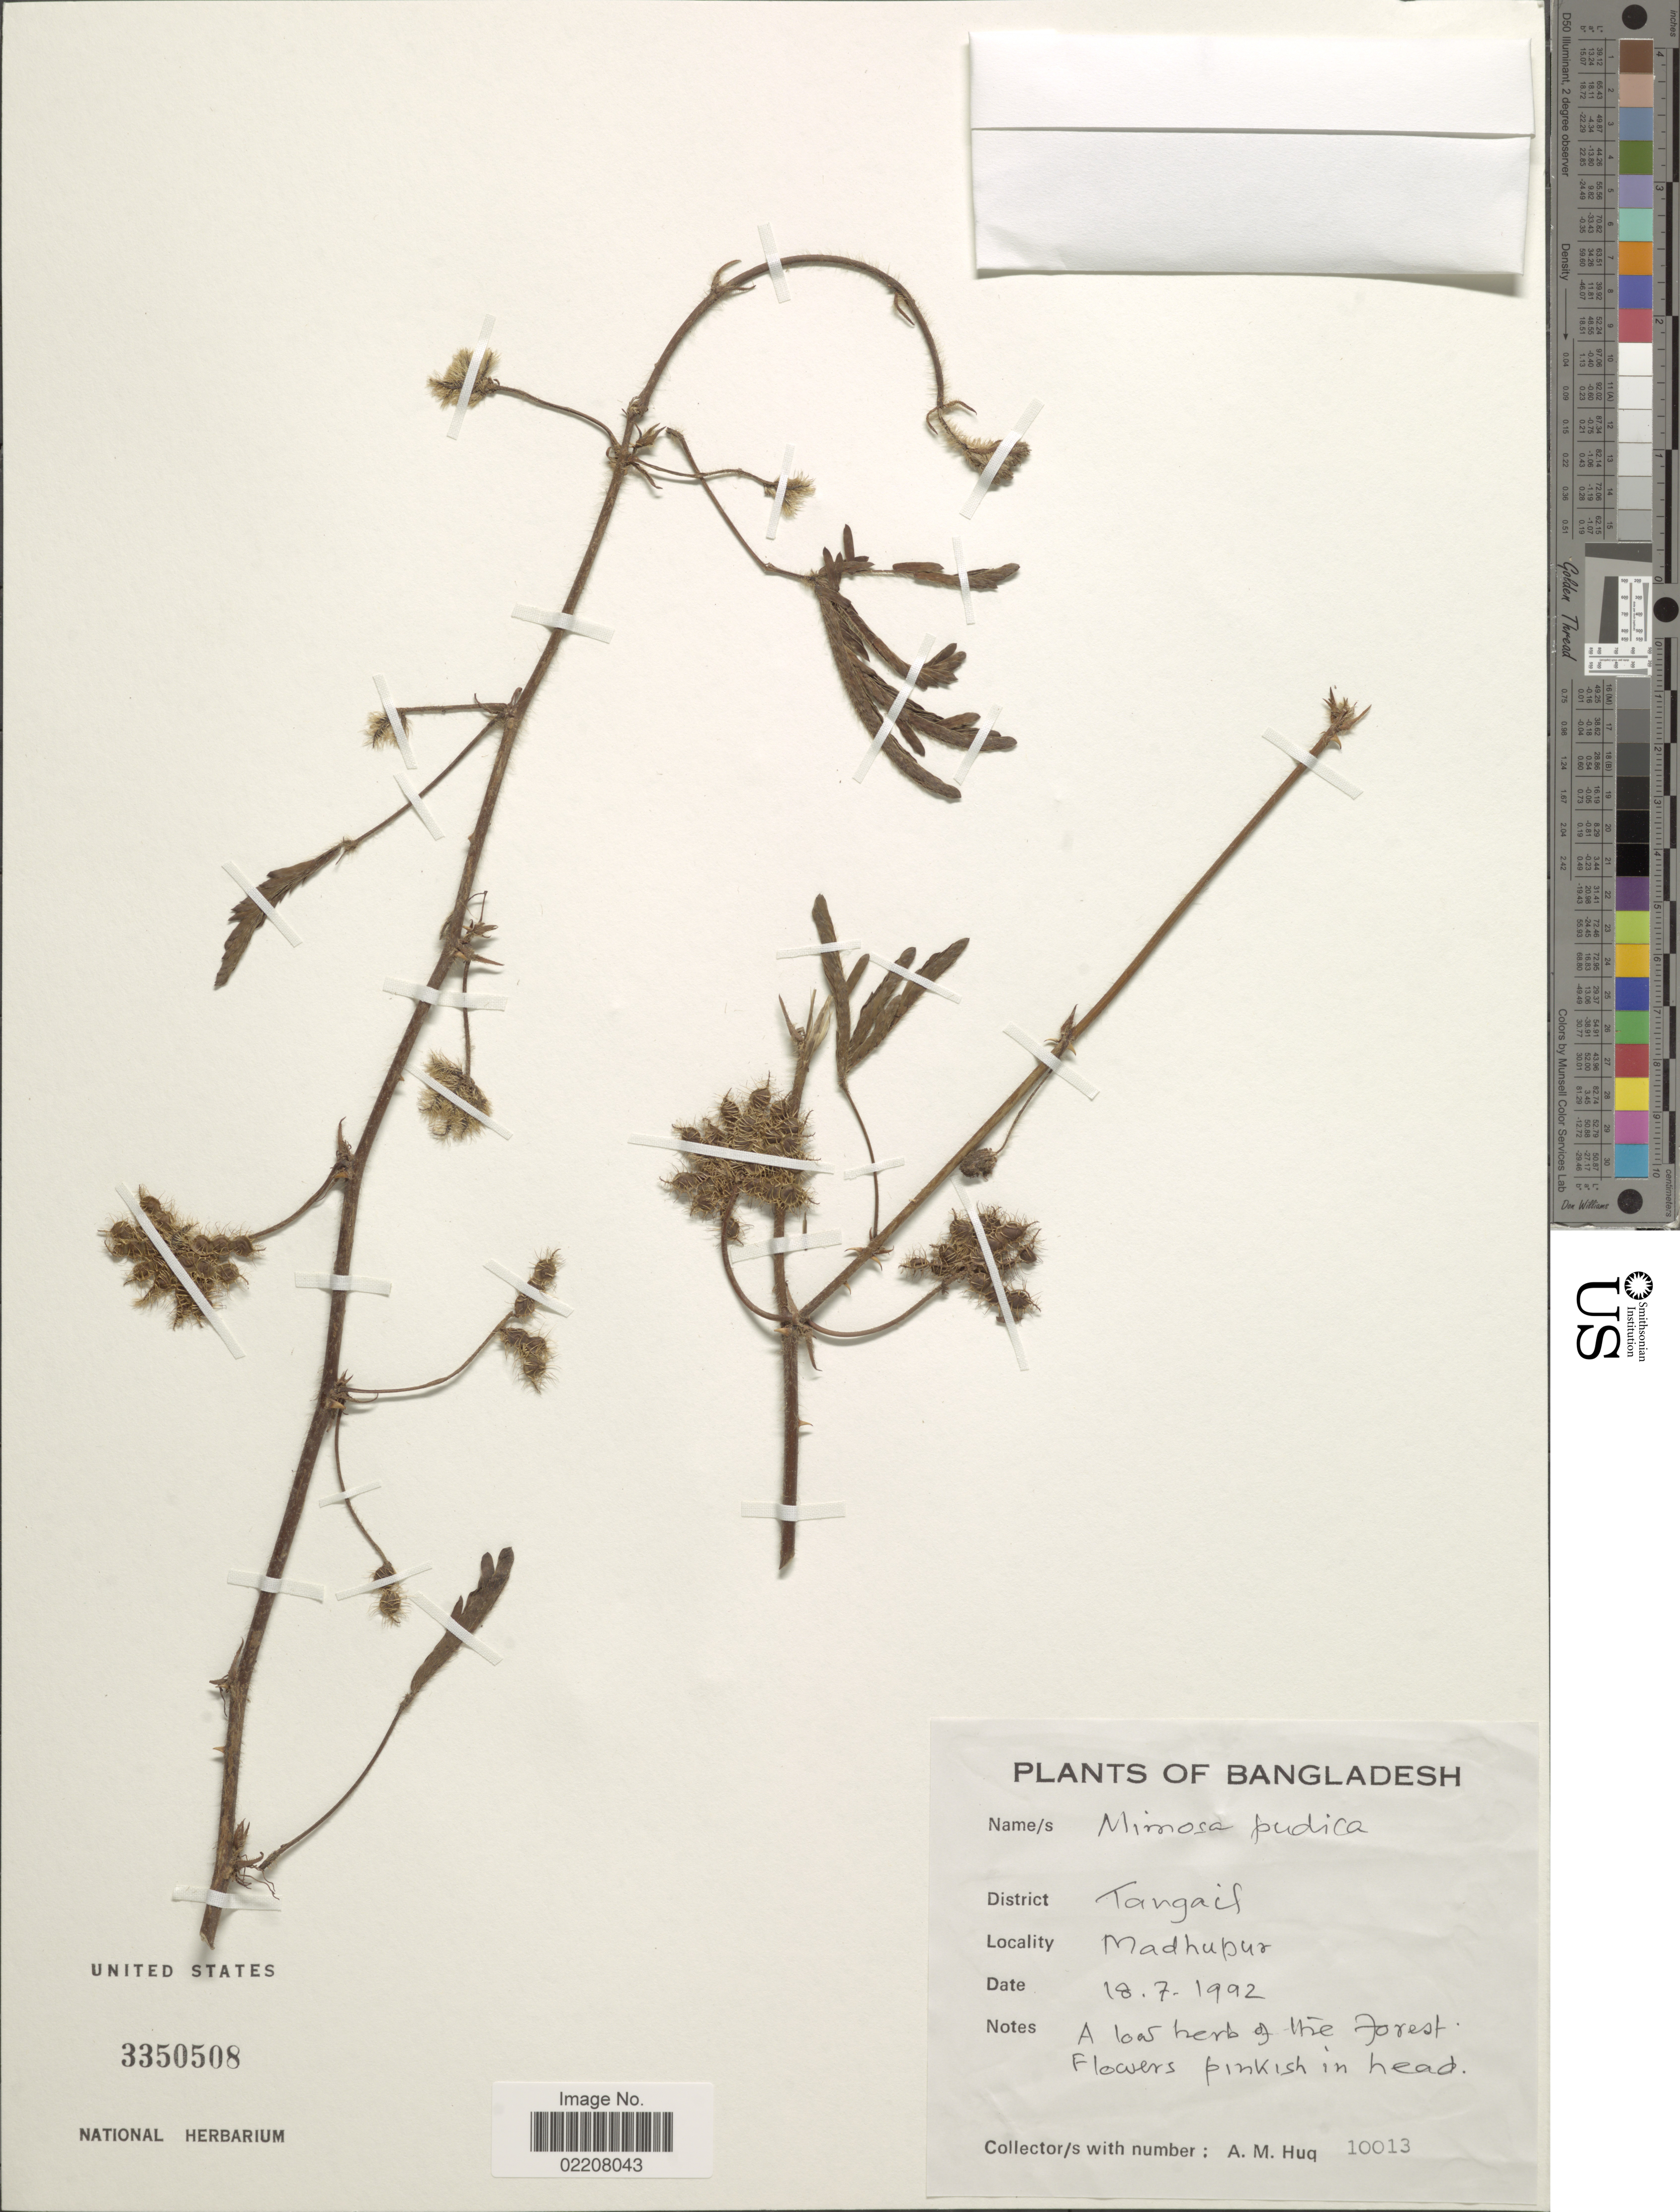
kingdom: Plantae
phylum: Tracheophyta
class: Magnoliopsida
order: Fabales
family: Fabaceae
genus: Mimosa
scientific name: Mimosa pudica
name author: L.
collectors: A. M. Huq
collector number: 10013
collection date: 1992-07-18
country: Bangladesh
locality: District Tangail, Madhupur. [interpreted]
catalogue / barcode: US 3350508